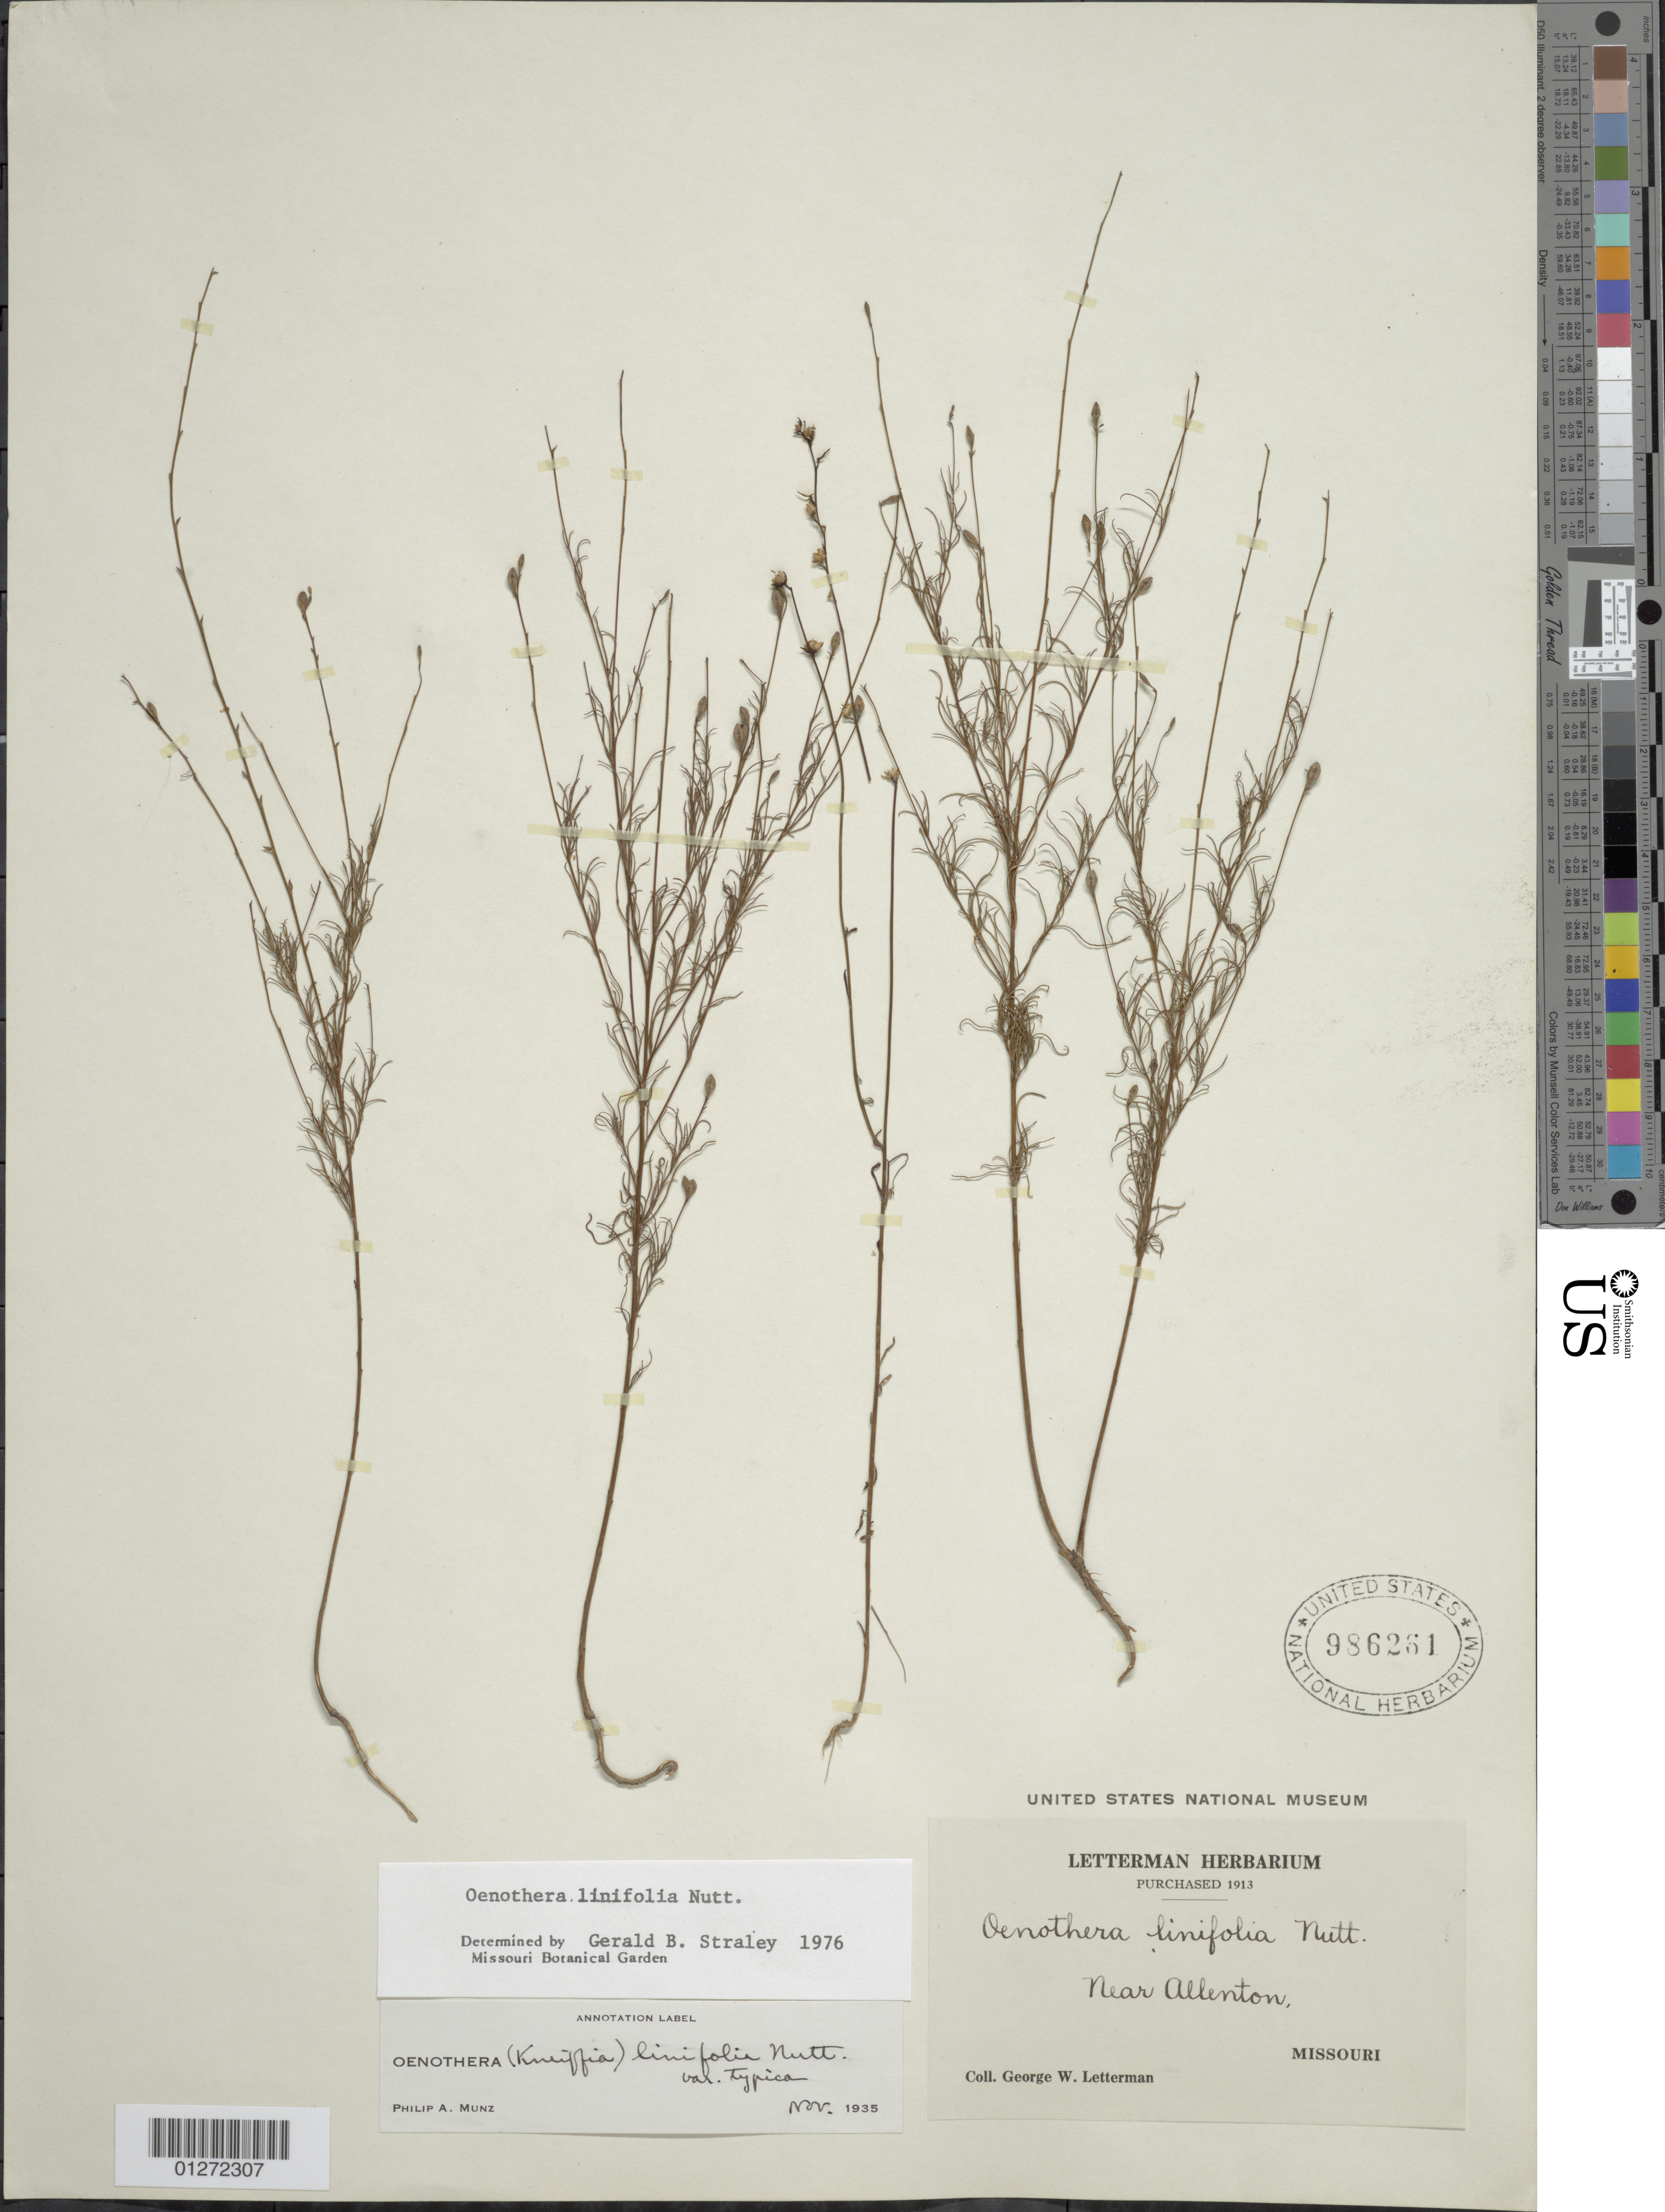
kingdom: Plantae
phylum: Tracheophyta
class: Magnoliopsida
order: Myrtales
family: Onagraceae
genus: Oenothera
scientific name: Oenothera linifolia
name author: Nutt.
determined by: Straley, G. B.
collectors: G. W. Letterman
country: United States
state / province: Missouri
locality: Allenton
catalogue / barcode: US 986261